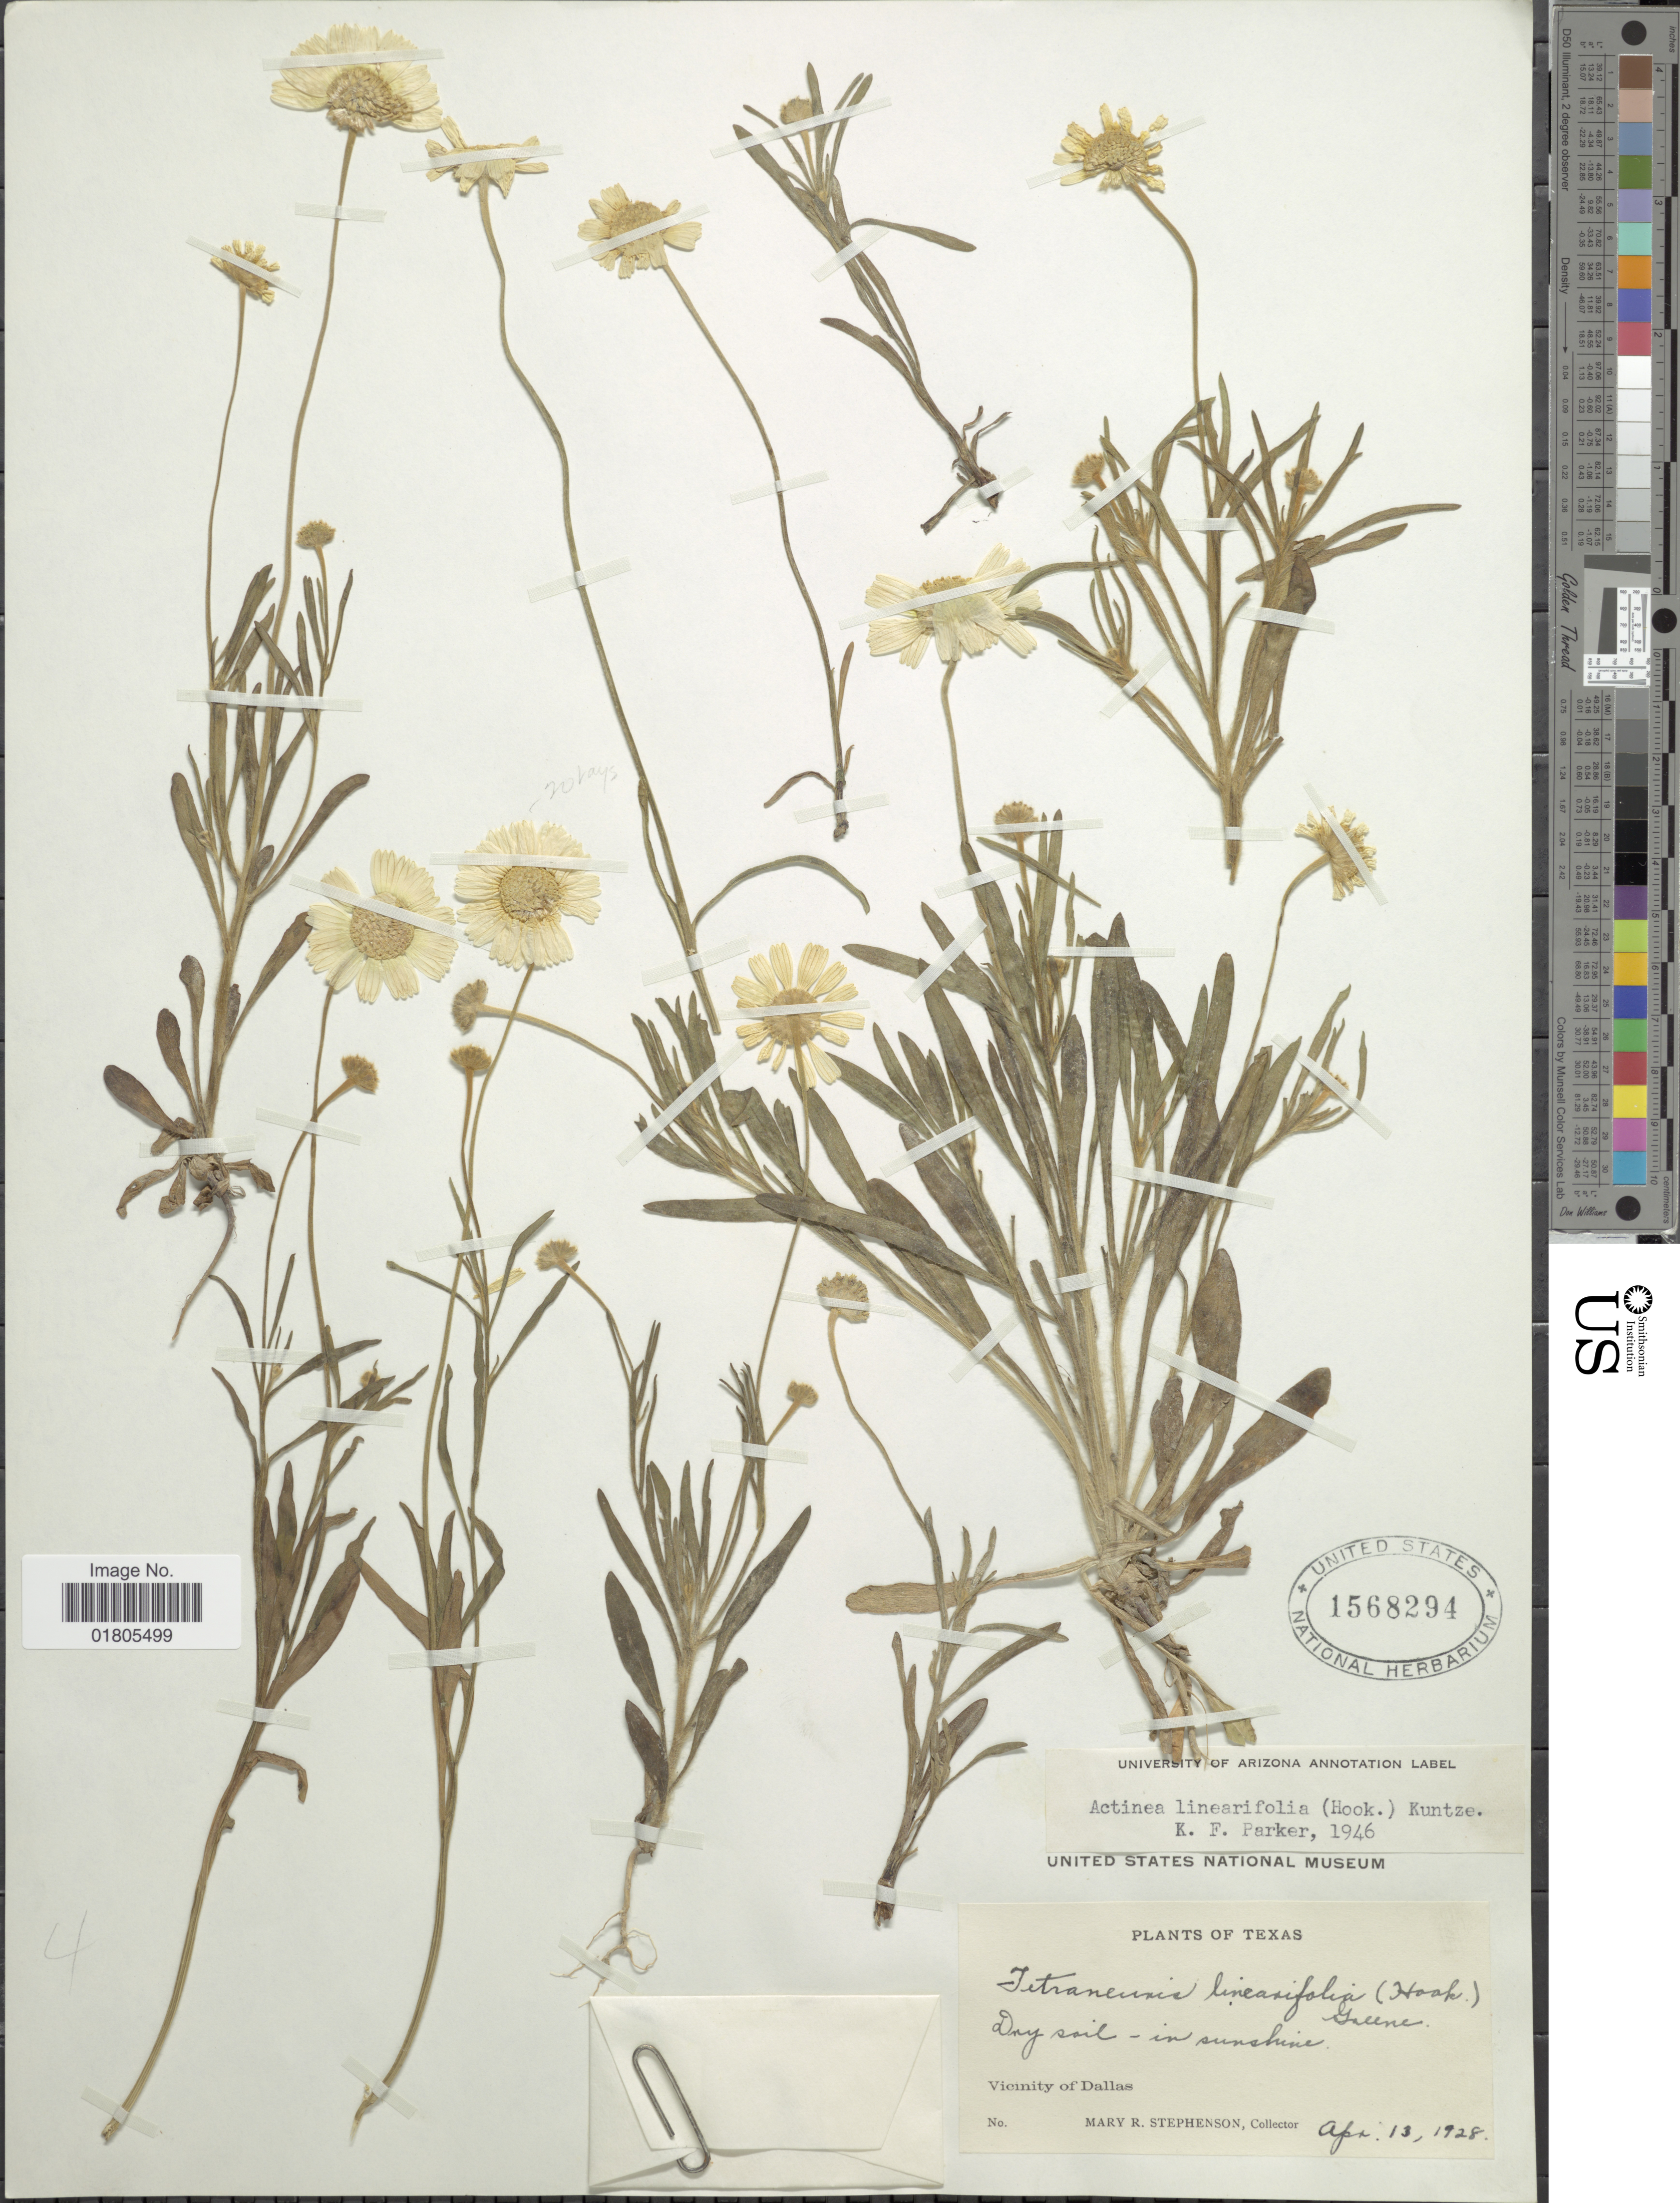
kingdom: Plantae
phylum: Tracheophyta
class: Magnoliopsida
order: Asterales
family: Asteraceae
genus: Actinea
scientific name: Actinea linearifolia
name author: (Hook.) Kuntze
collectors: M. Stephenson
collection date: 1928-04-13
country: United States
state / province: Texas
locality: Vicinity of Dallas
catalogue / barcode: US 1568294